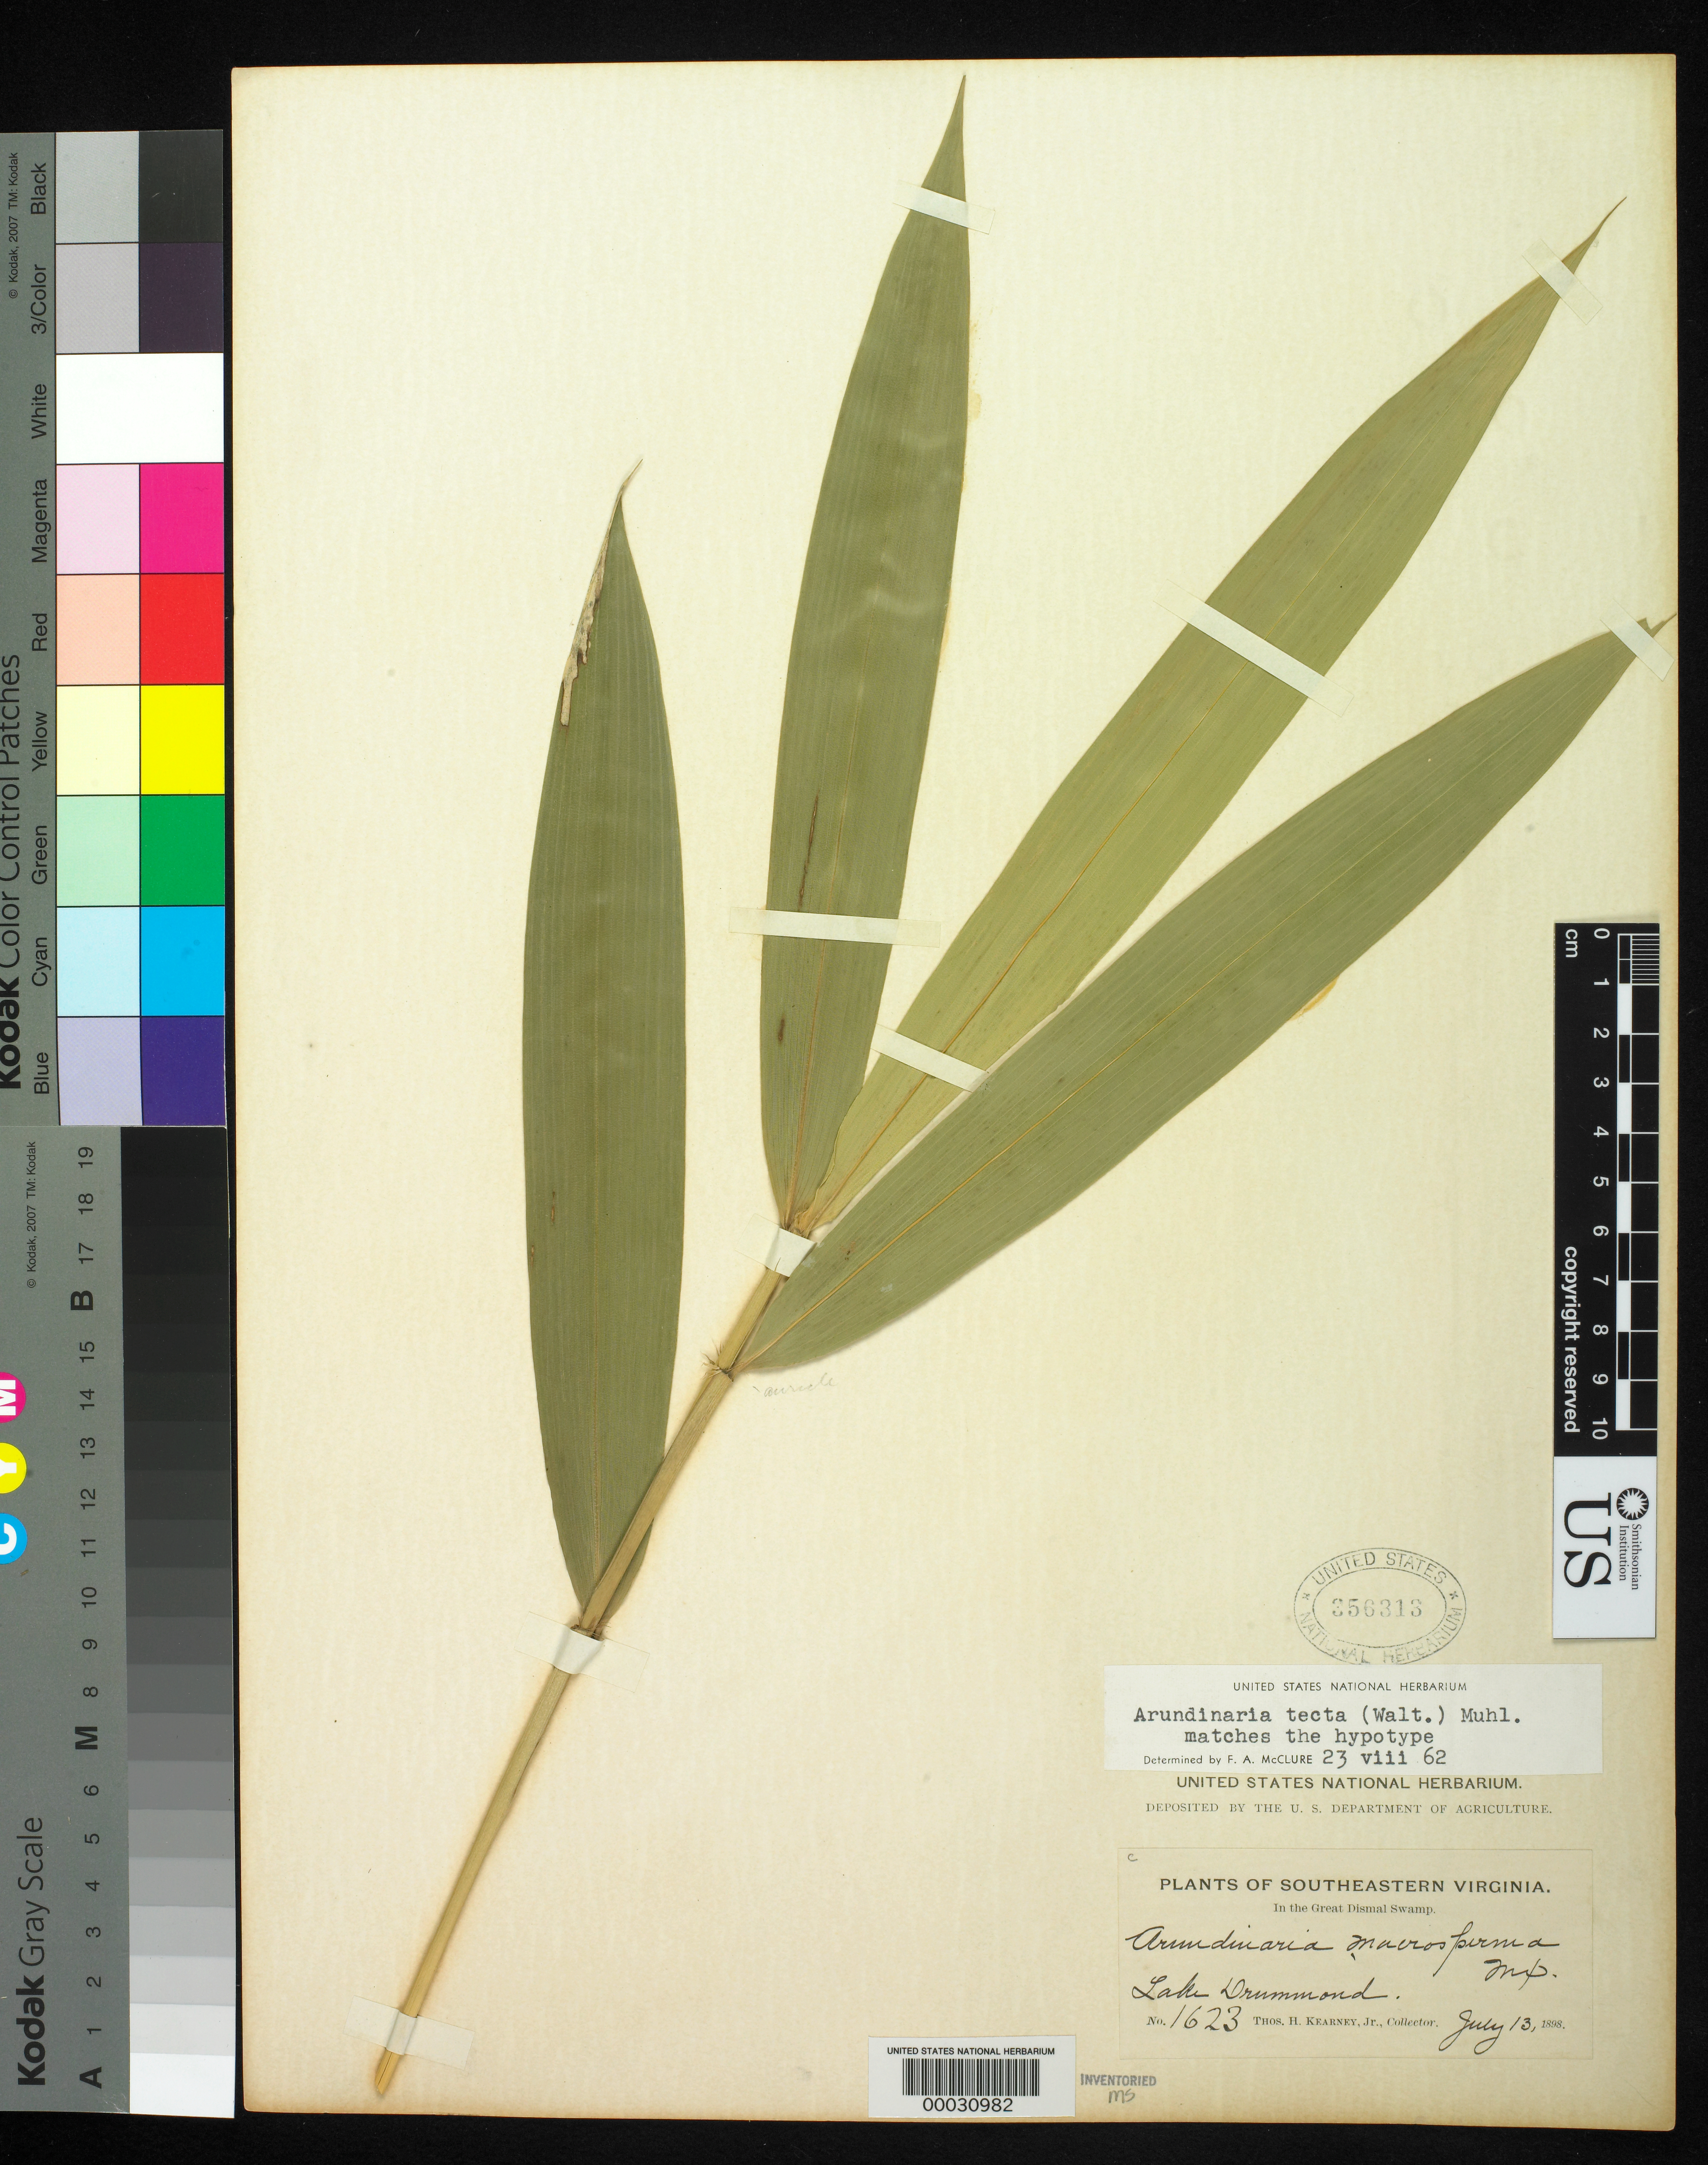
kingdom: Plantae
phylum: Tracheophyta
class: Liliopsida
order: Poales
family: Poaceae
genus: Arundinaria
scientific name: Arundinaria tecta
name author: (Walter) Muhl.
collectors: T. H. Kearney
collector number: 1623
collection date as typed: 13 Jul 1898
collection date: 1898-07-13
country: United States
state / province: Virginia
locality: Great dismal swamp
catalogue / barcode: US 356313